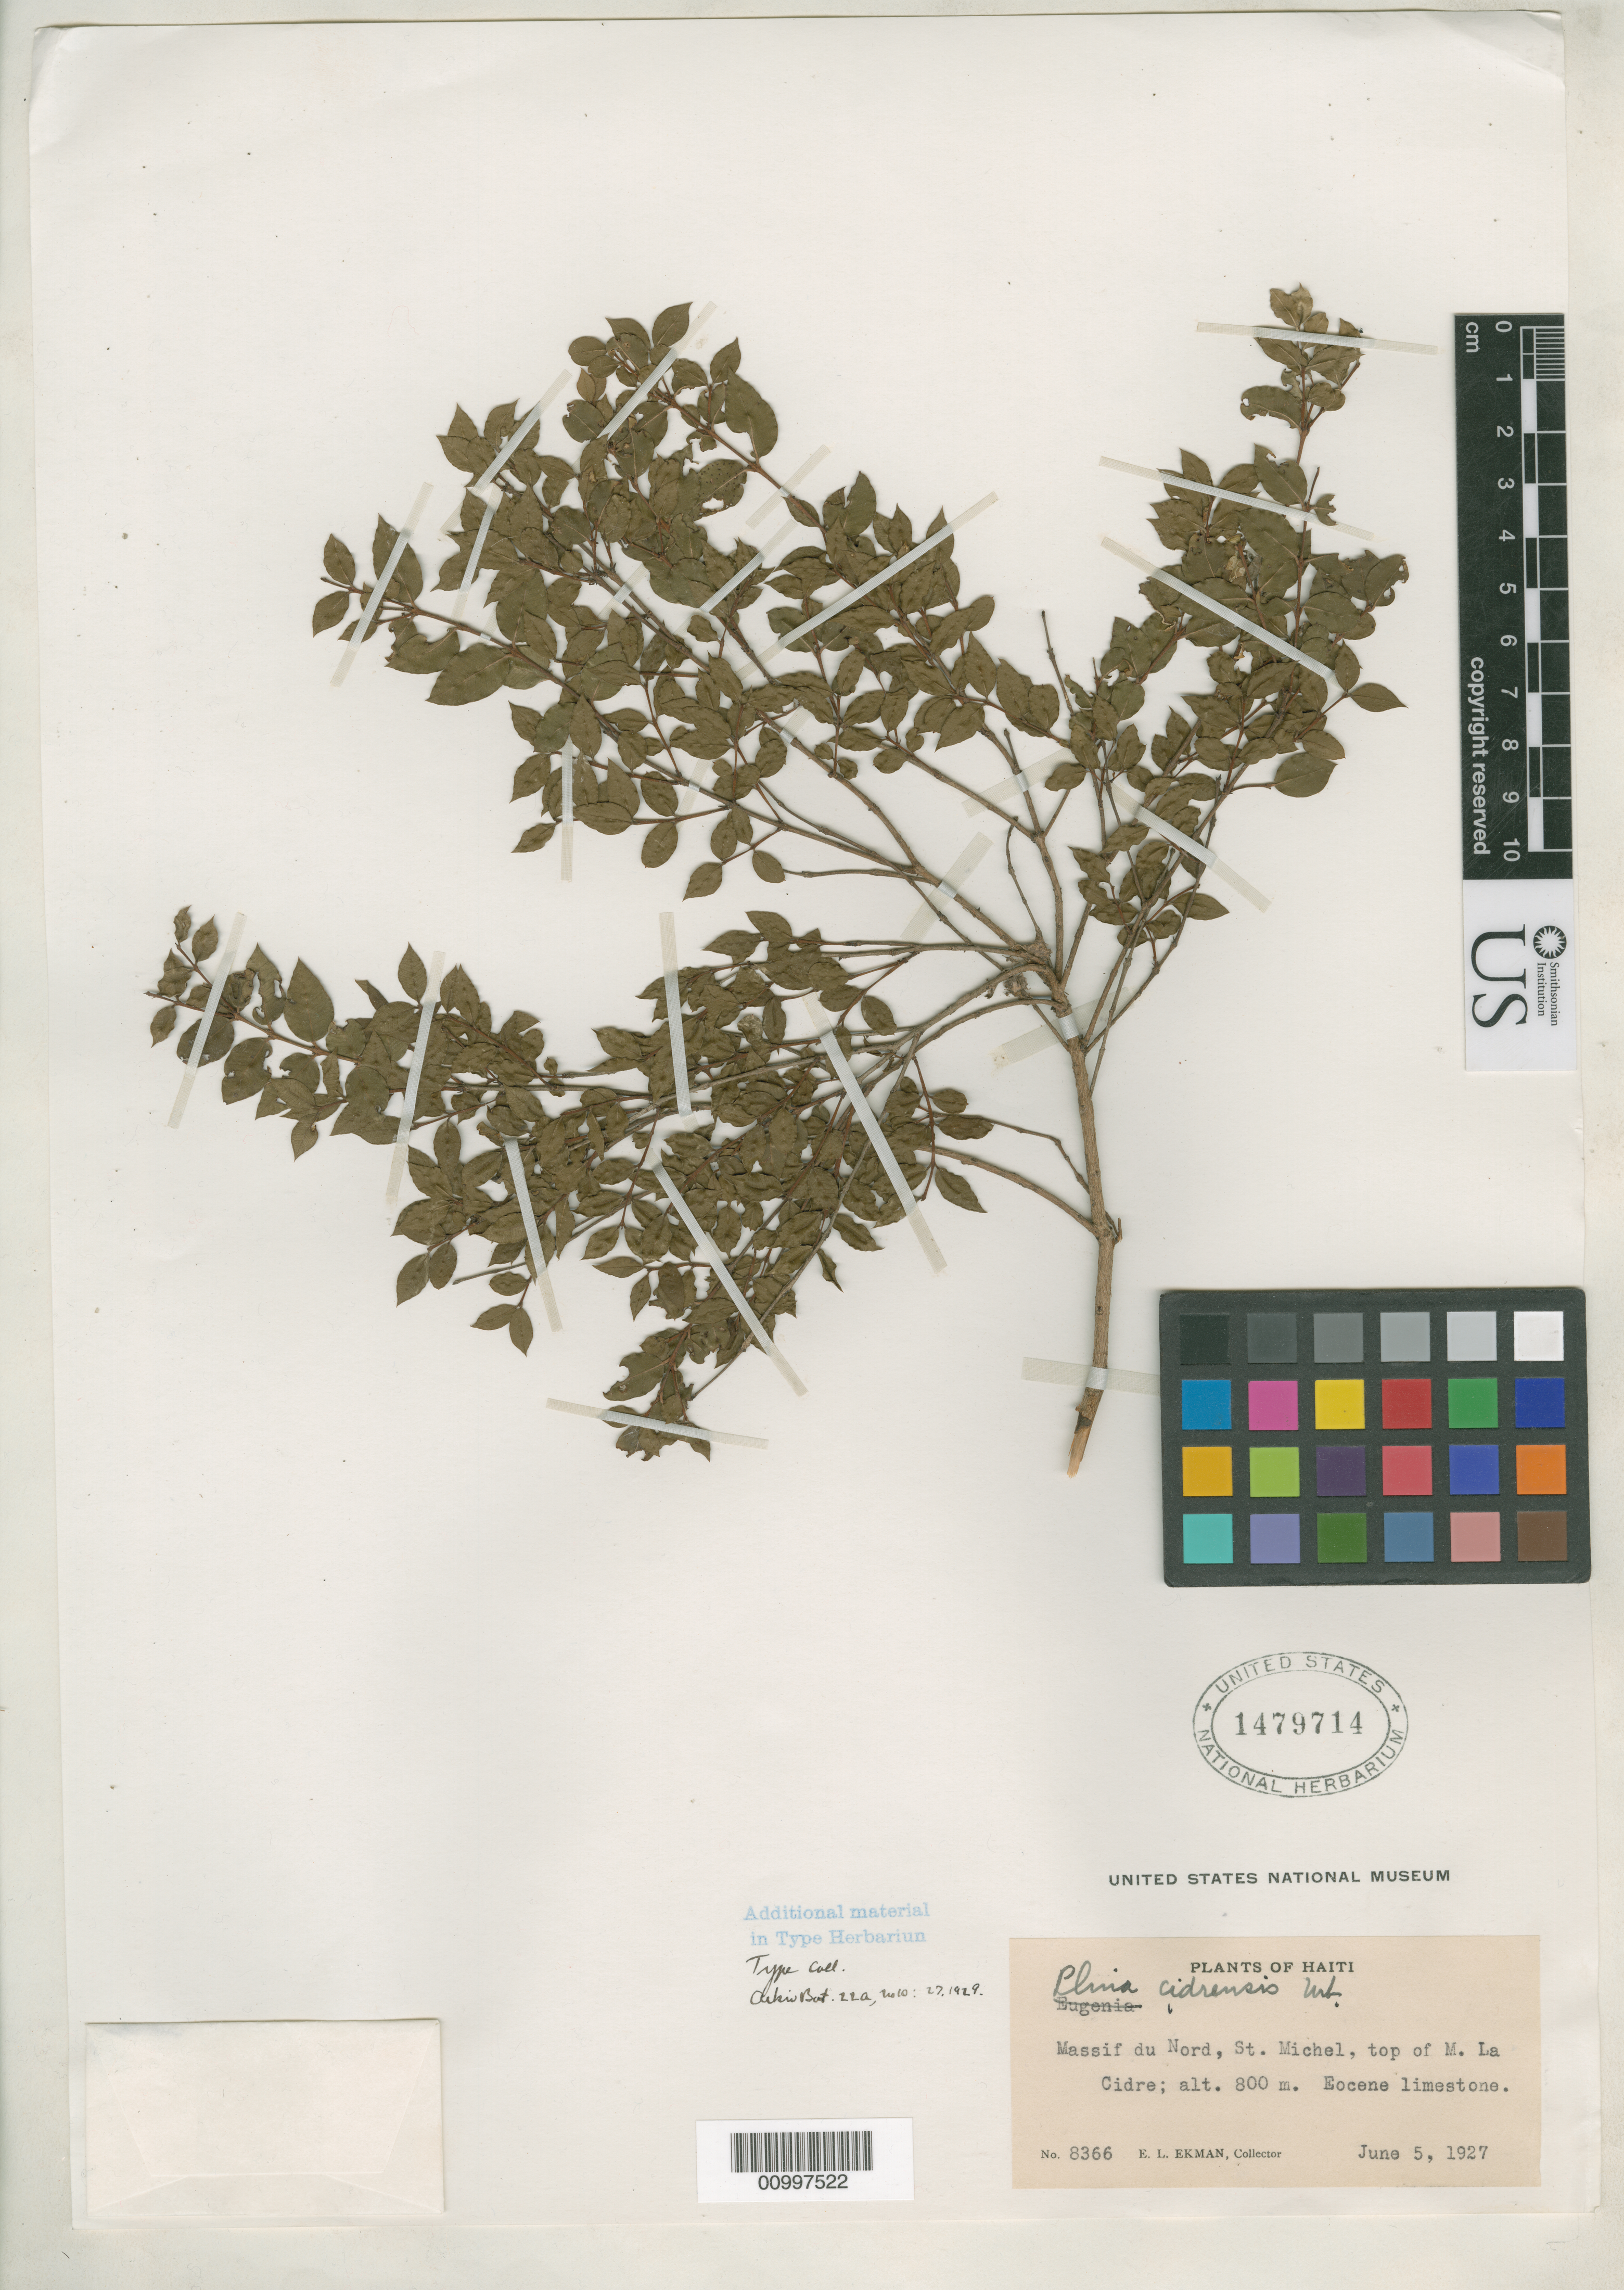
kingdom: Plantae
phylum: Tracheophyta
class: Magnoliopsida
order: Myrtales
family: Myrtaceae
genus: Plinia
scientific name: Plinia cidrensis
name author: Urb.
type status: Isotype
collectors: E. L. Ekman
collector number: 8366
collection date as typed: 05 Jun 1927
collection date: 1927-06-05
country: Haiti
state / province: St. Michel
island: Hispaniola Island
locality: Massif du Nord, St. Michel, top of M. La Cidre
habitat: Eocene limestone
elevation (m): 800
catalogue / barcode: US 1479714